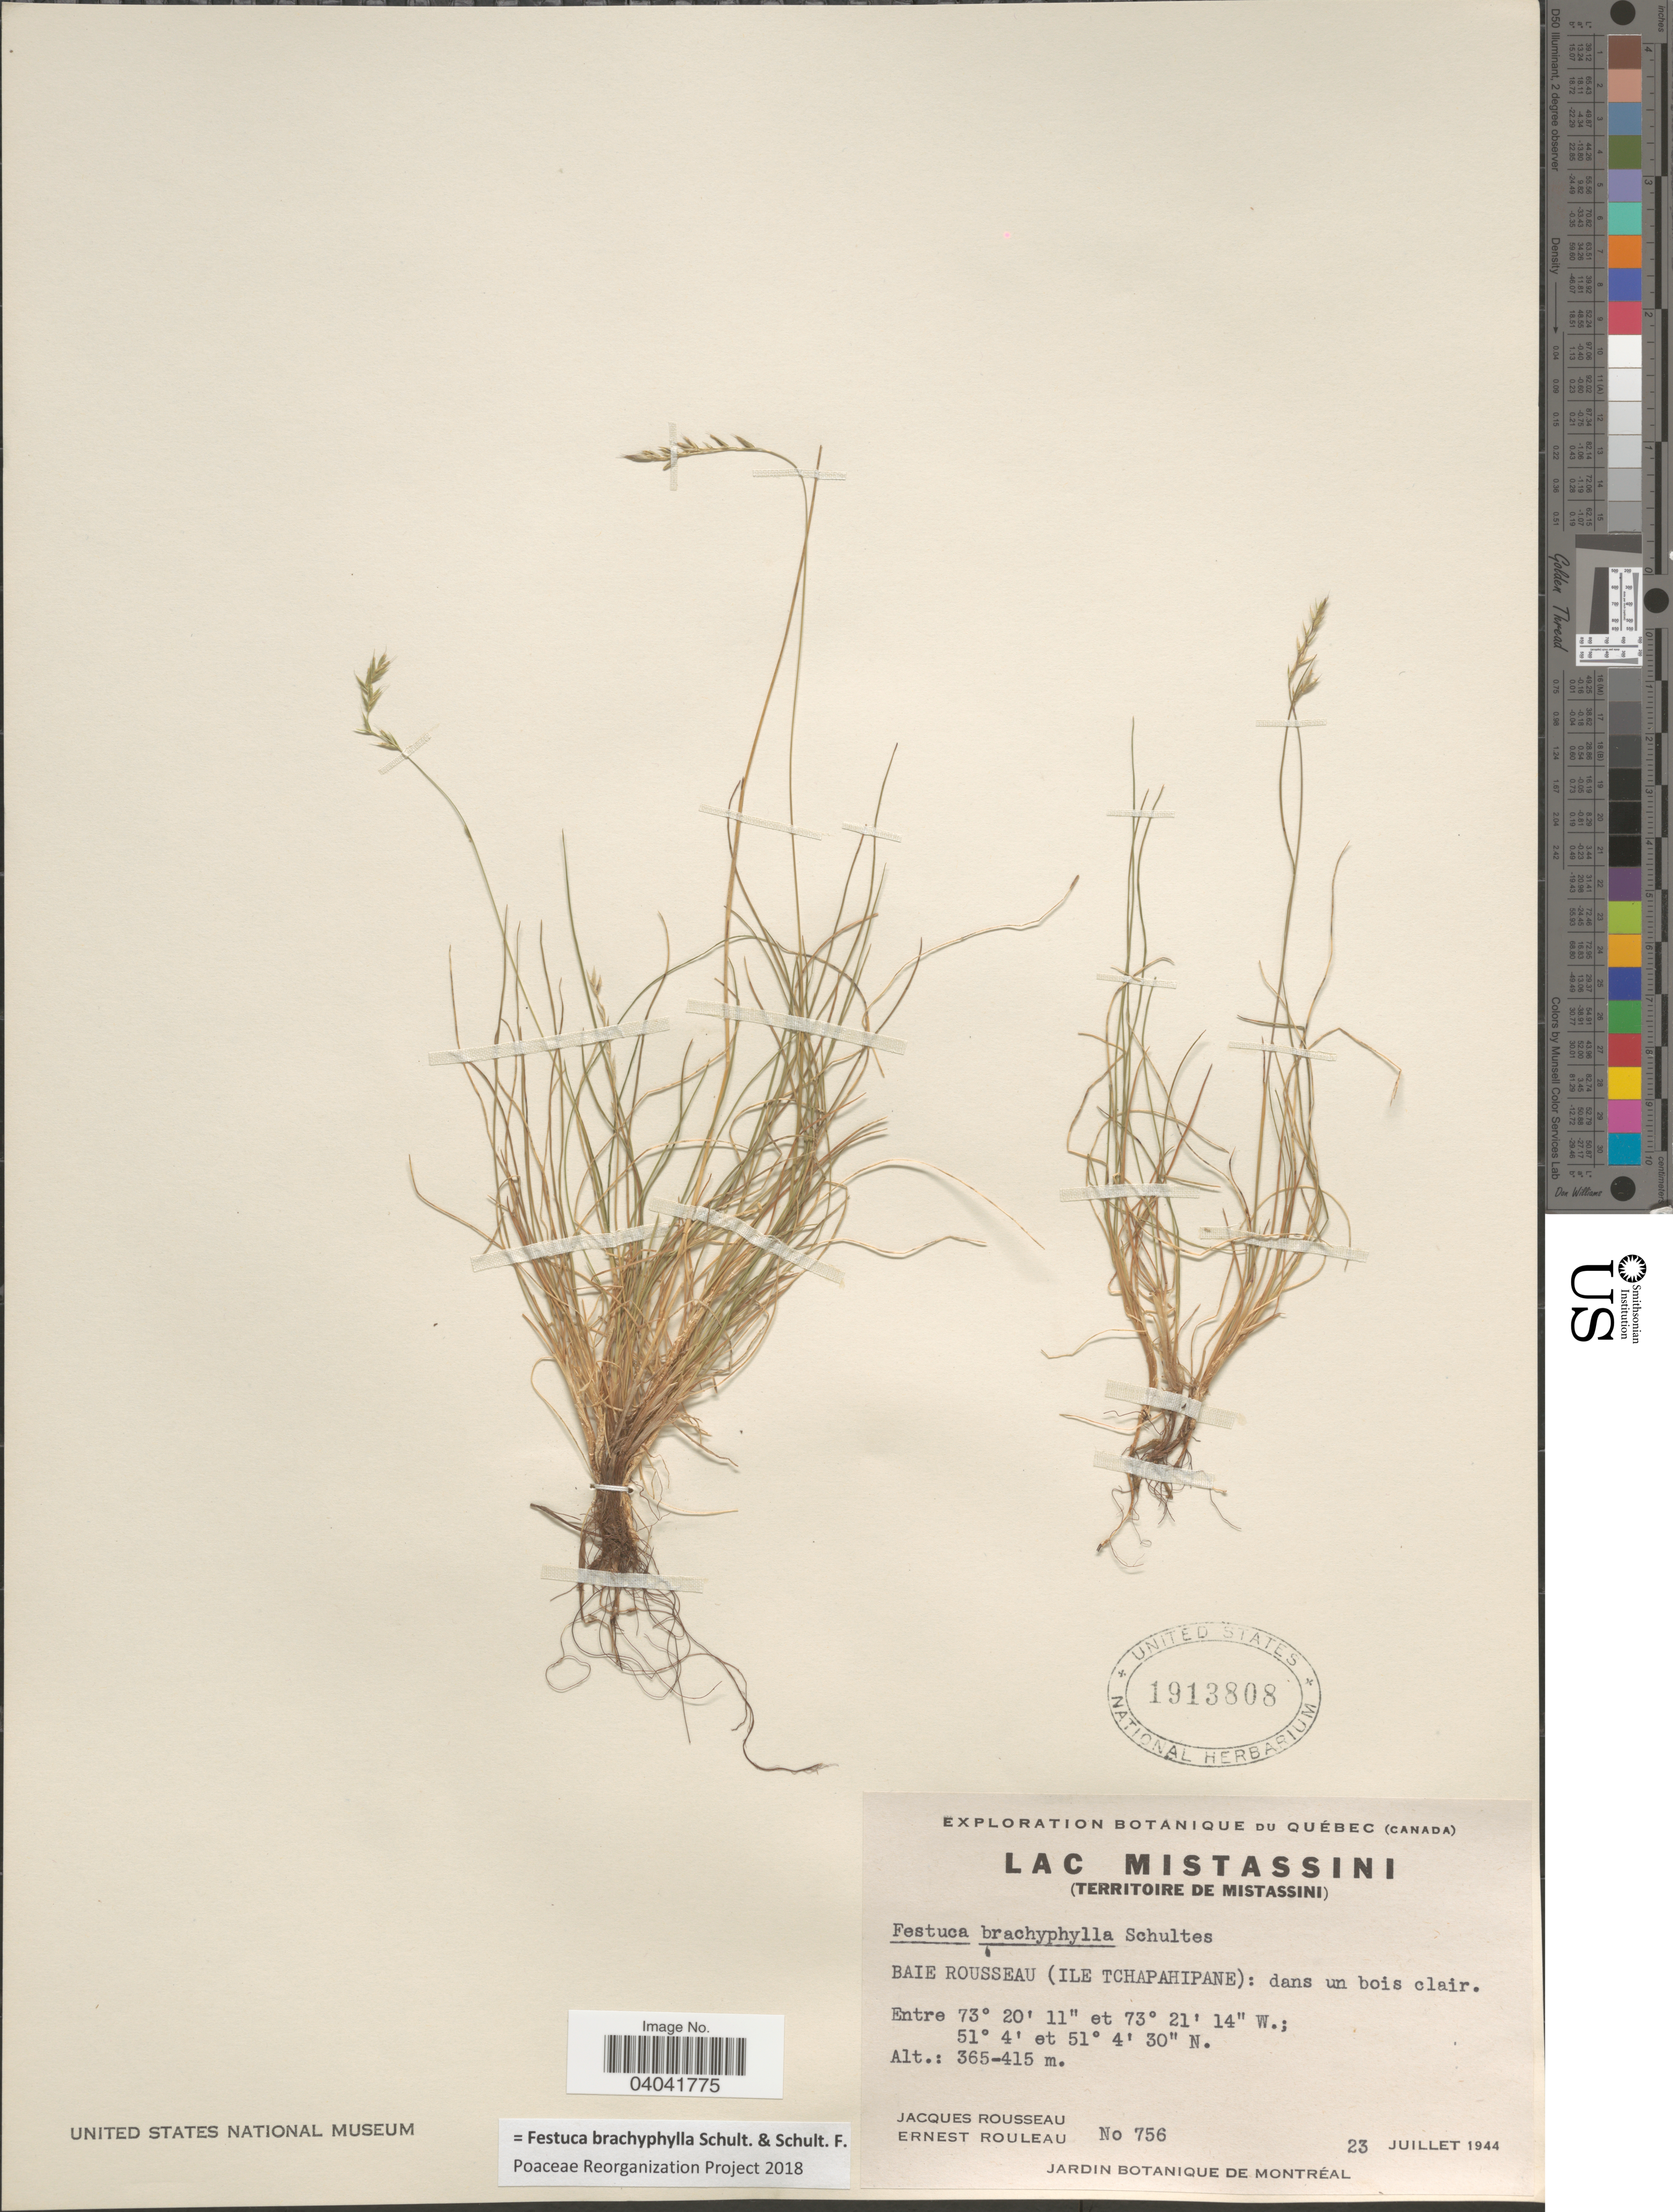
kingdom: Plantae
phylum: Tracheophyta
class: Liliopsida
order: Poales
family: Poaceae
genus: Festuca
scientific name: Festuca brachyphylla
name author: Schult. & Schult. f.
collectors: J. Rousseau & E. Rouleau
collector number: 756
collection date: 1944-07-23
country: Canada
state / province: Quebec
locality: Lac Mistassini. (Territoire de Mistassini). Baie Rousseau (Ile Tchapahipane): dans un bois clair.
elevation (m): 365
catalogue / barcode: US 1913808